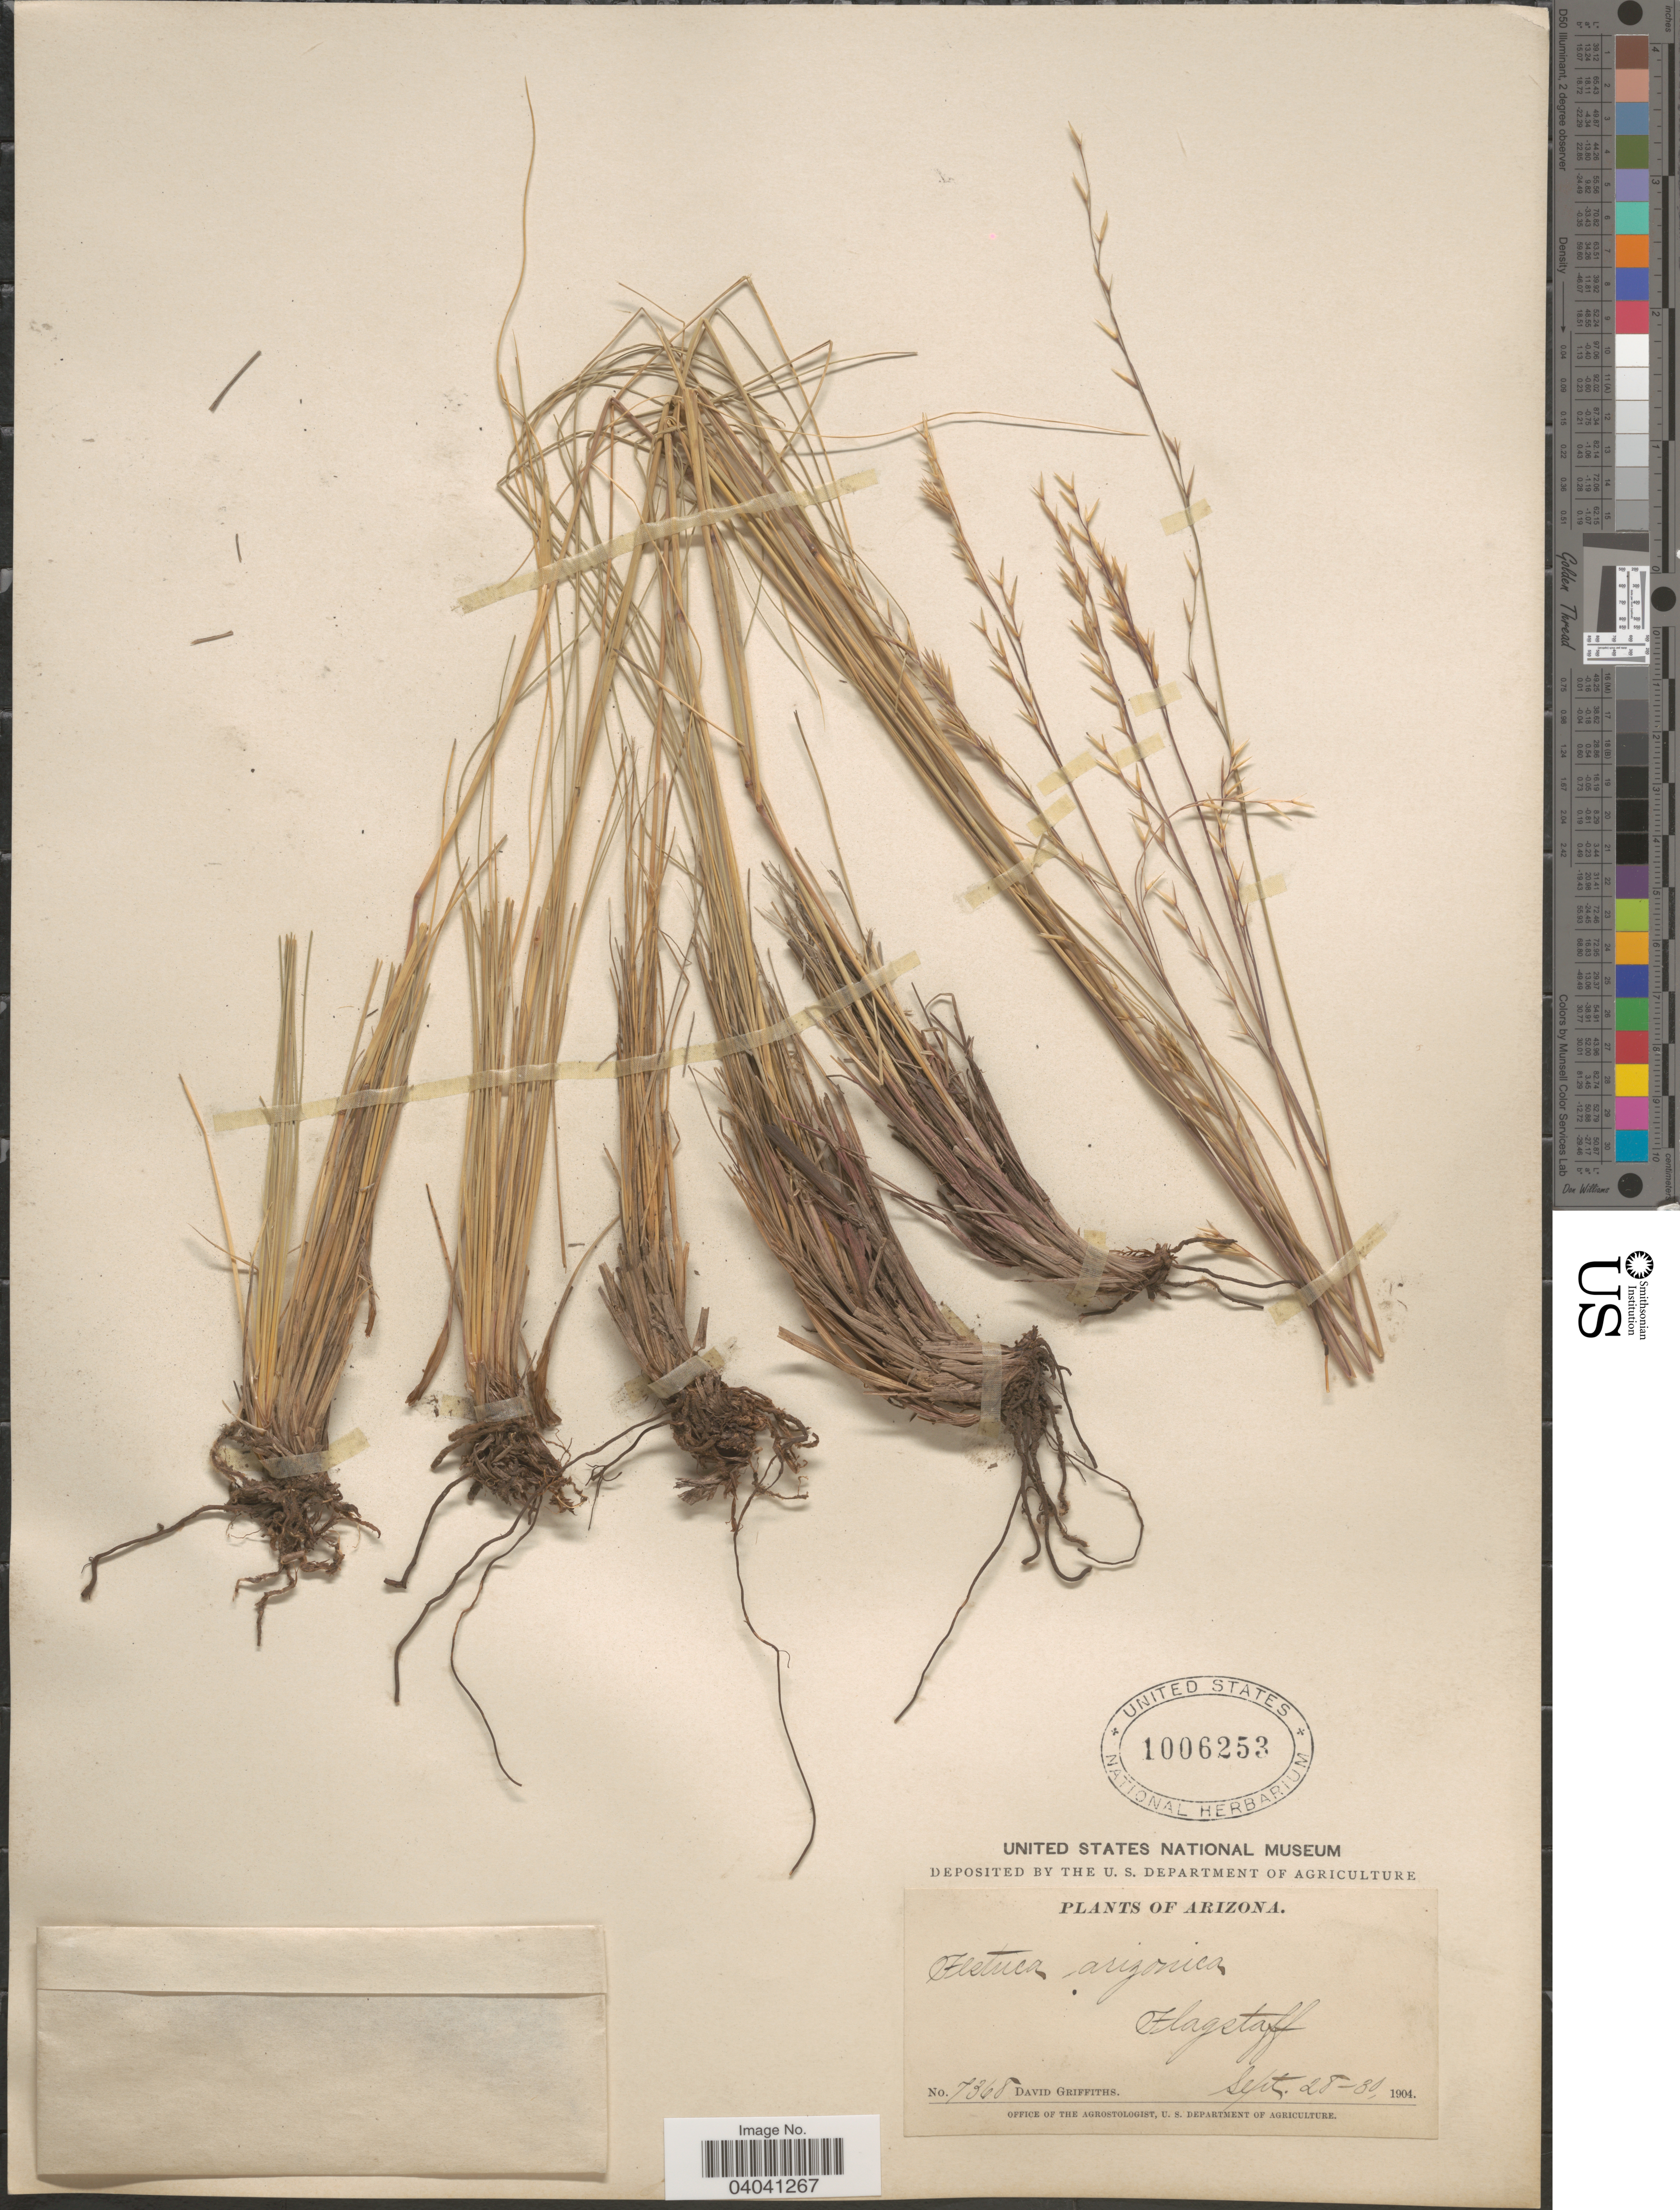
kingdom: Plantae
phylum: Tracheophyta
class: Liliopsida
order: Poales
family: Poaceae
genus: Festuca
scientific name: Festuca arizonica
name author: Vasey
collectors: D. Griffiths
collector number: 7368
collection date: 1904-09-28/1904-09-30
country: United States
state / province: Arizona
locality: Flagstaff.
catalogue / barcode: US 1006253